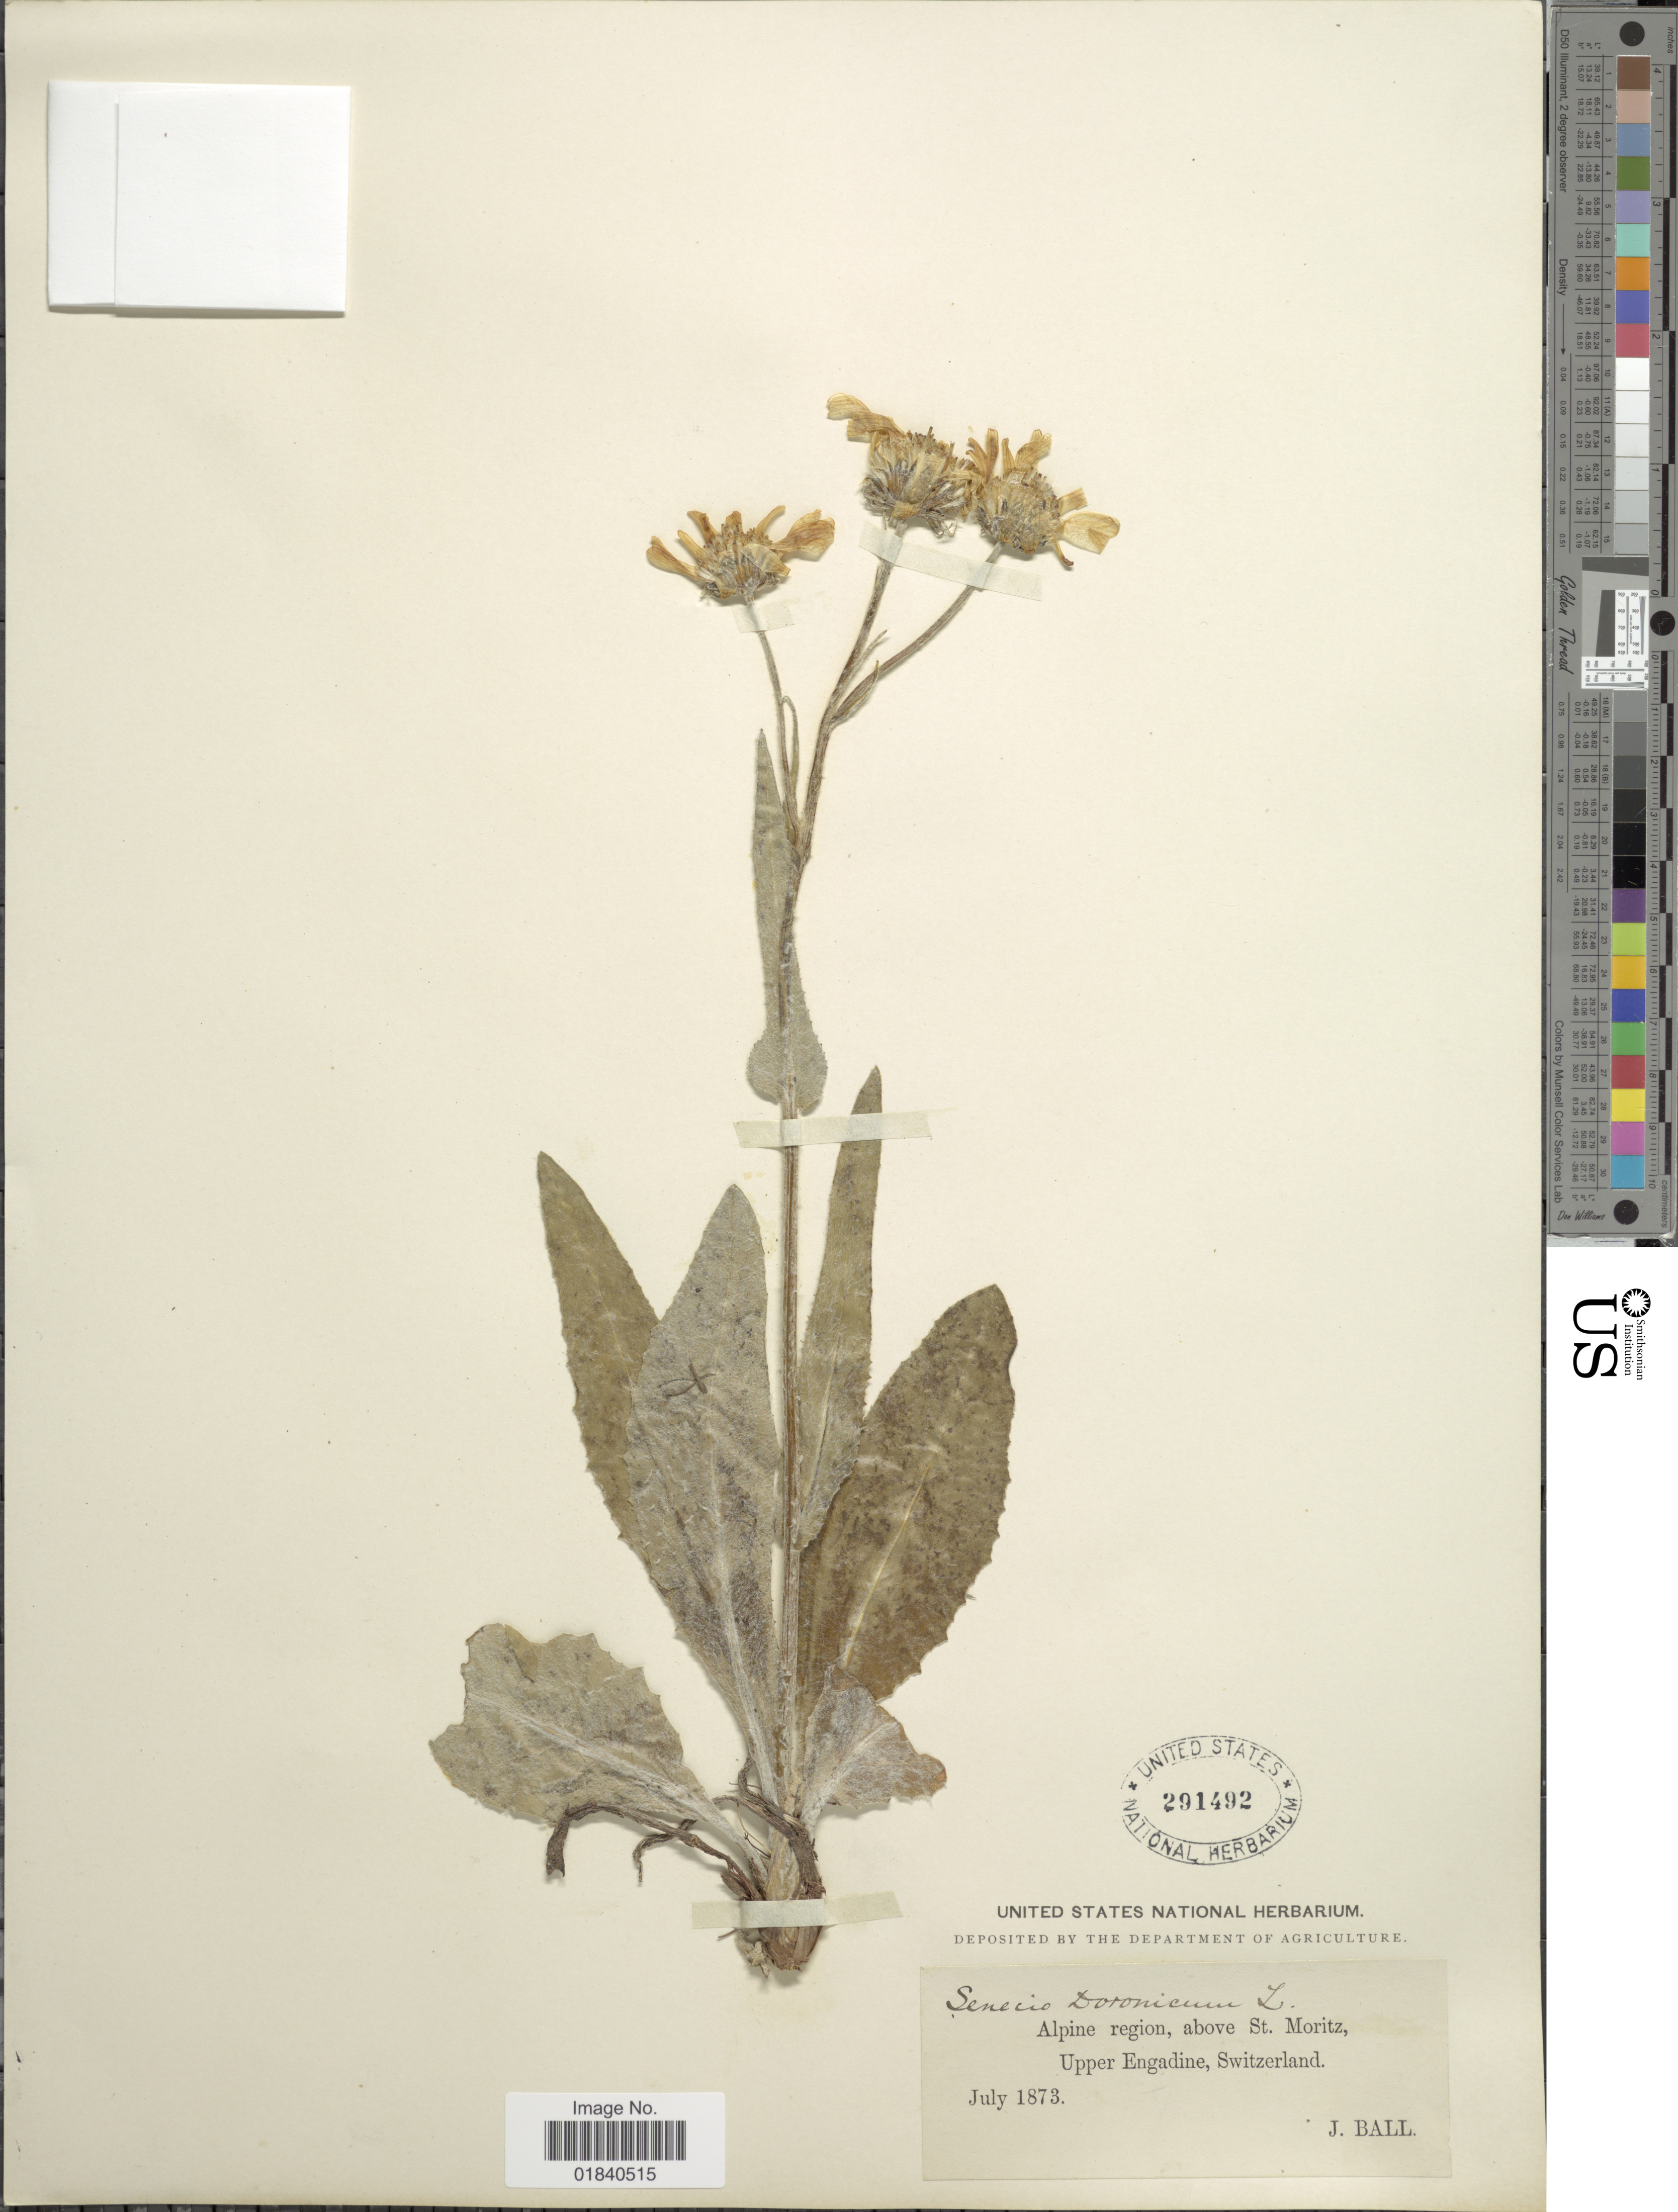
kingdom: Plantae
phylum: Tracheophyta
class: Magnoliopsida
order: Asterales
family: Asteraceae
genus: Senecio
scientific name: Senecio doronicum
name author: (L.) L.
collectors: J. Ball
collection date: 1873-07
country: Switzerland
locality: Alpine region, above St. Moritz, Upper Engadine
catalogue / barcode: US 291492